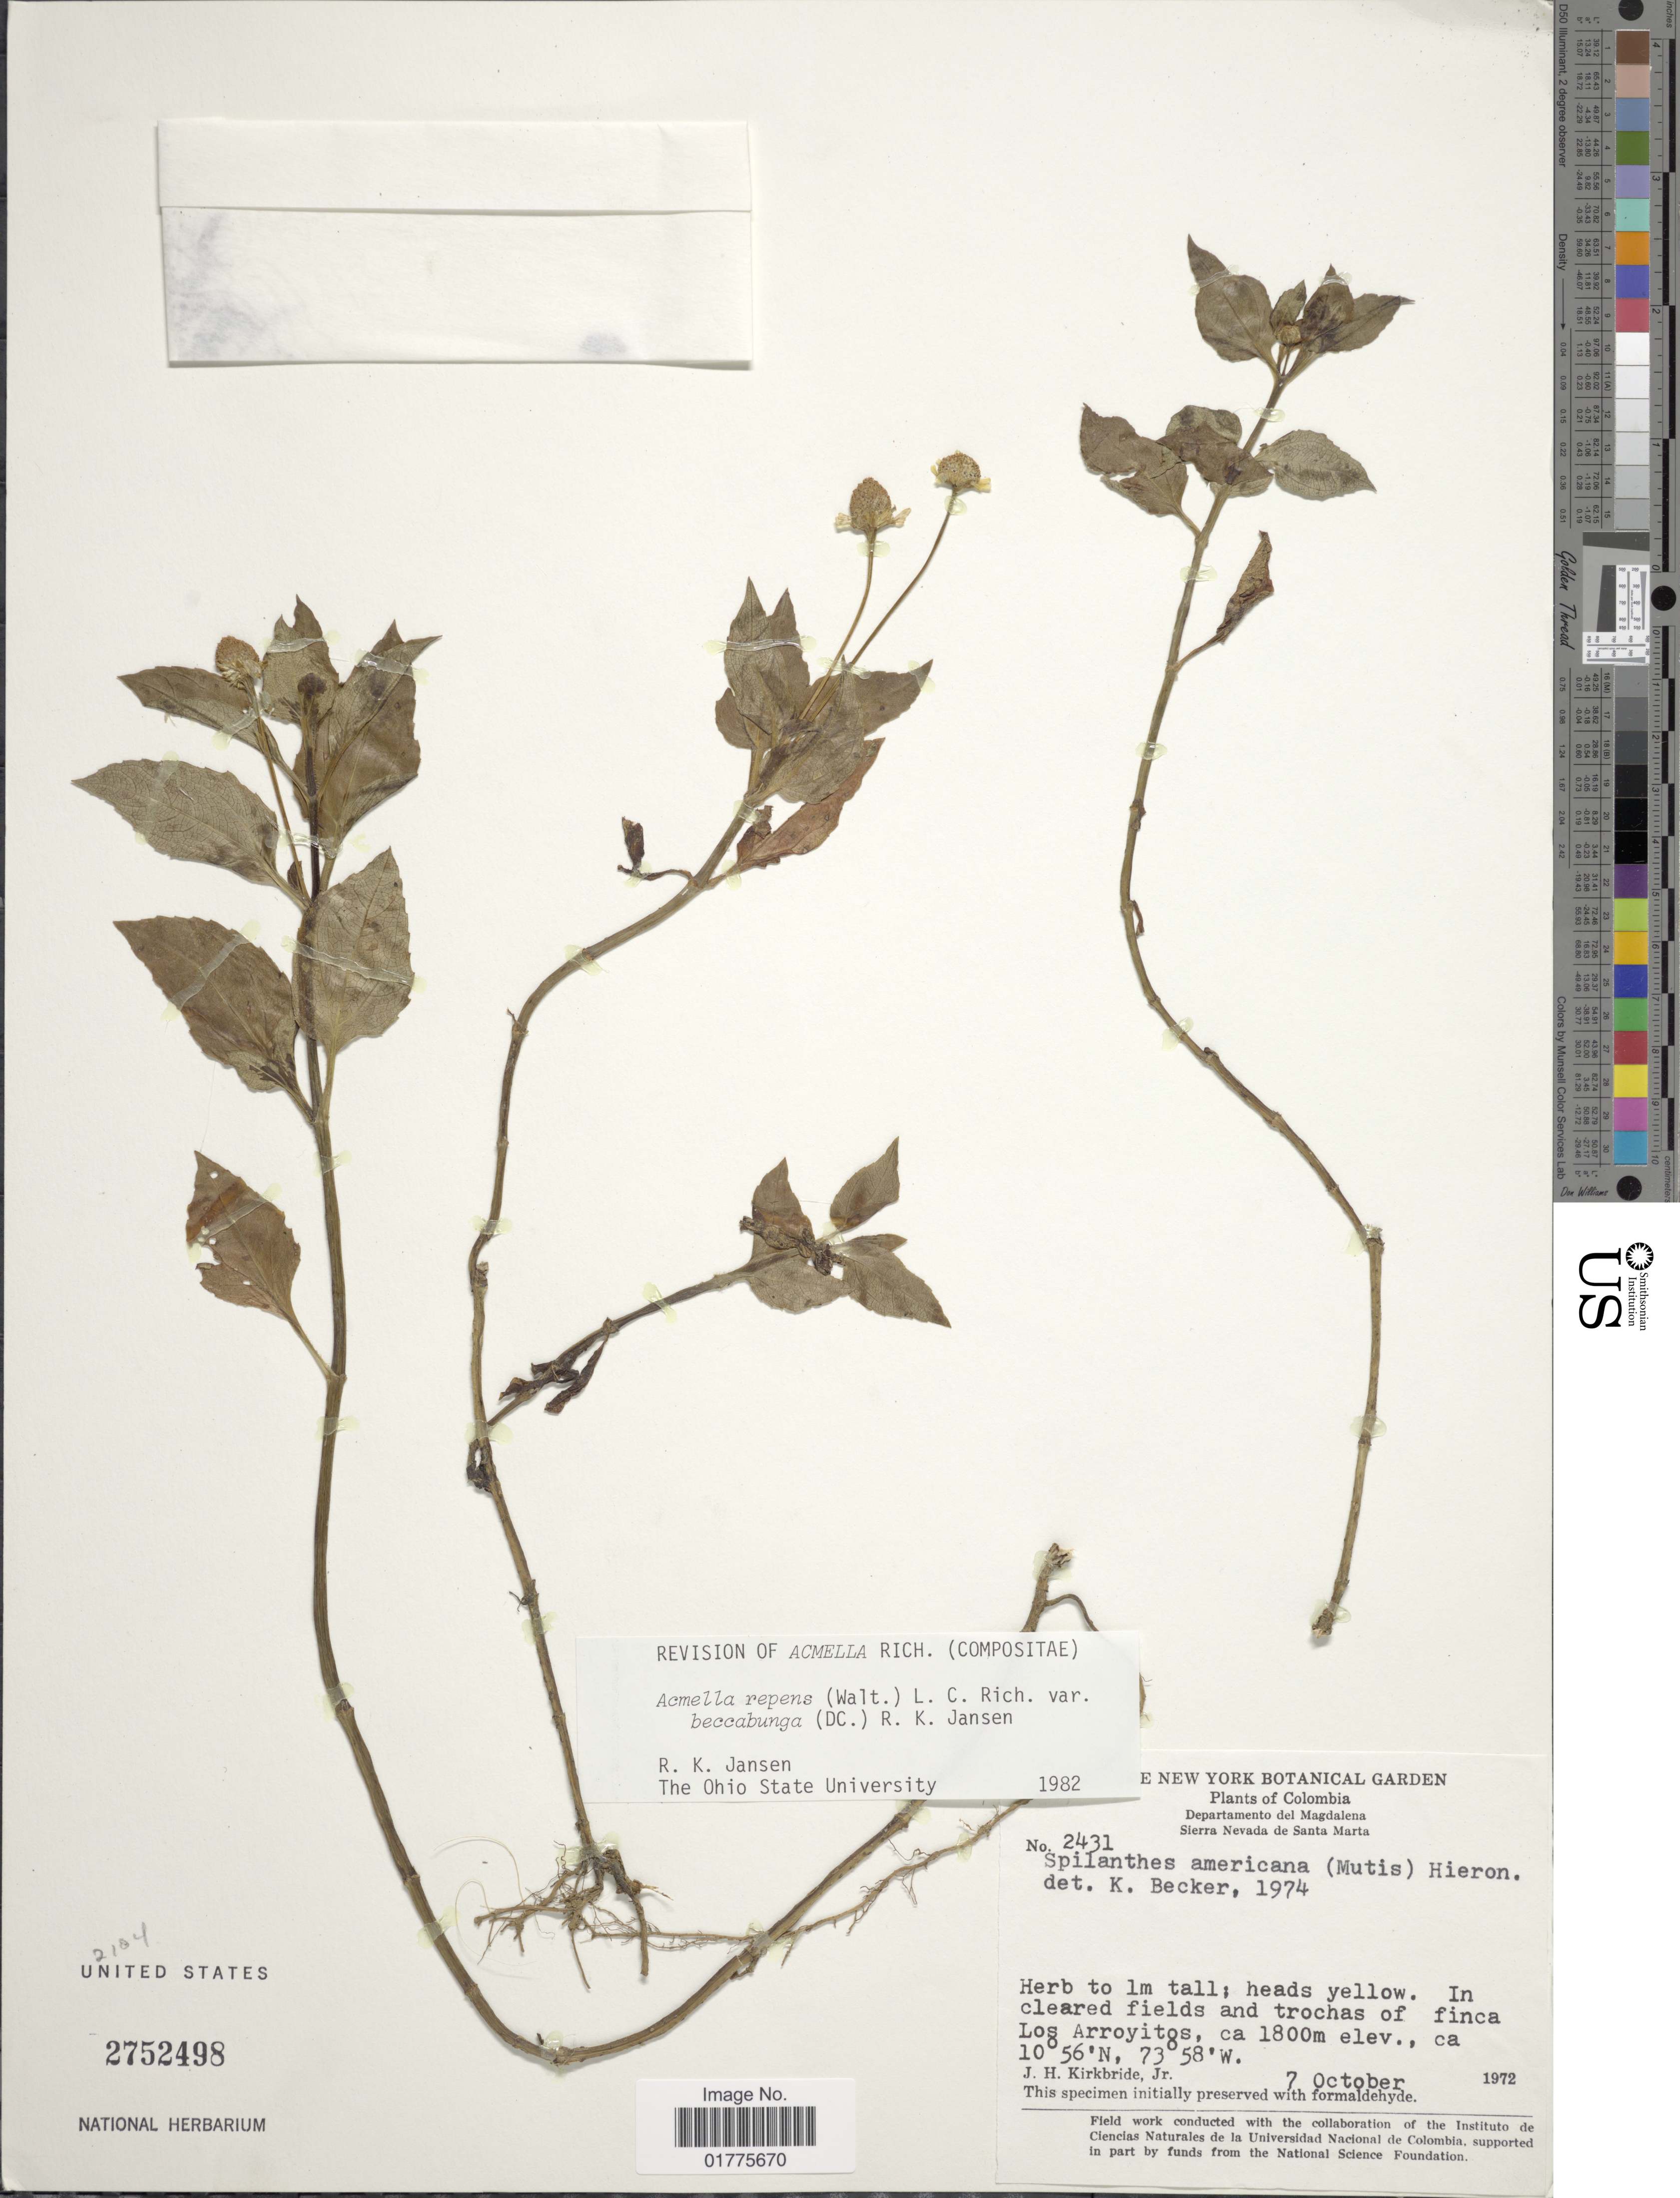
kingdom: Plantae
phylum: Tracheophyta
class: Magnoliopsida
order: Asterales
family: Asteraceae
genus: Acmella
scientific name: Acmella repens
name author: (Walter) Rich.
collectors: J. H. Kirkbride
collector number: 2431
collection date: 1972-10-07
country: Colombia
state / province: Magdalena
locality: Sierra Nevada de Santa Marta, in cleared field and trochas of finca Los Arroyitos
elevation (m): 1800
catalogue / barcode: US 2752498